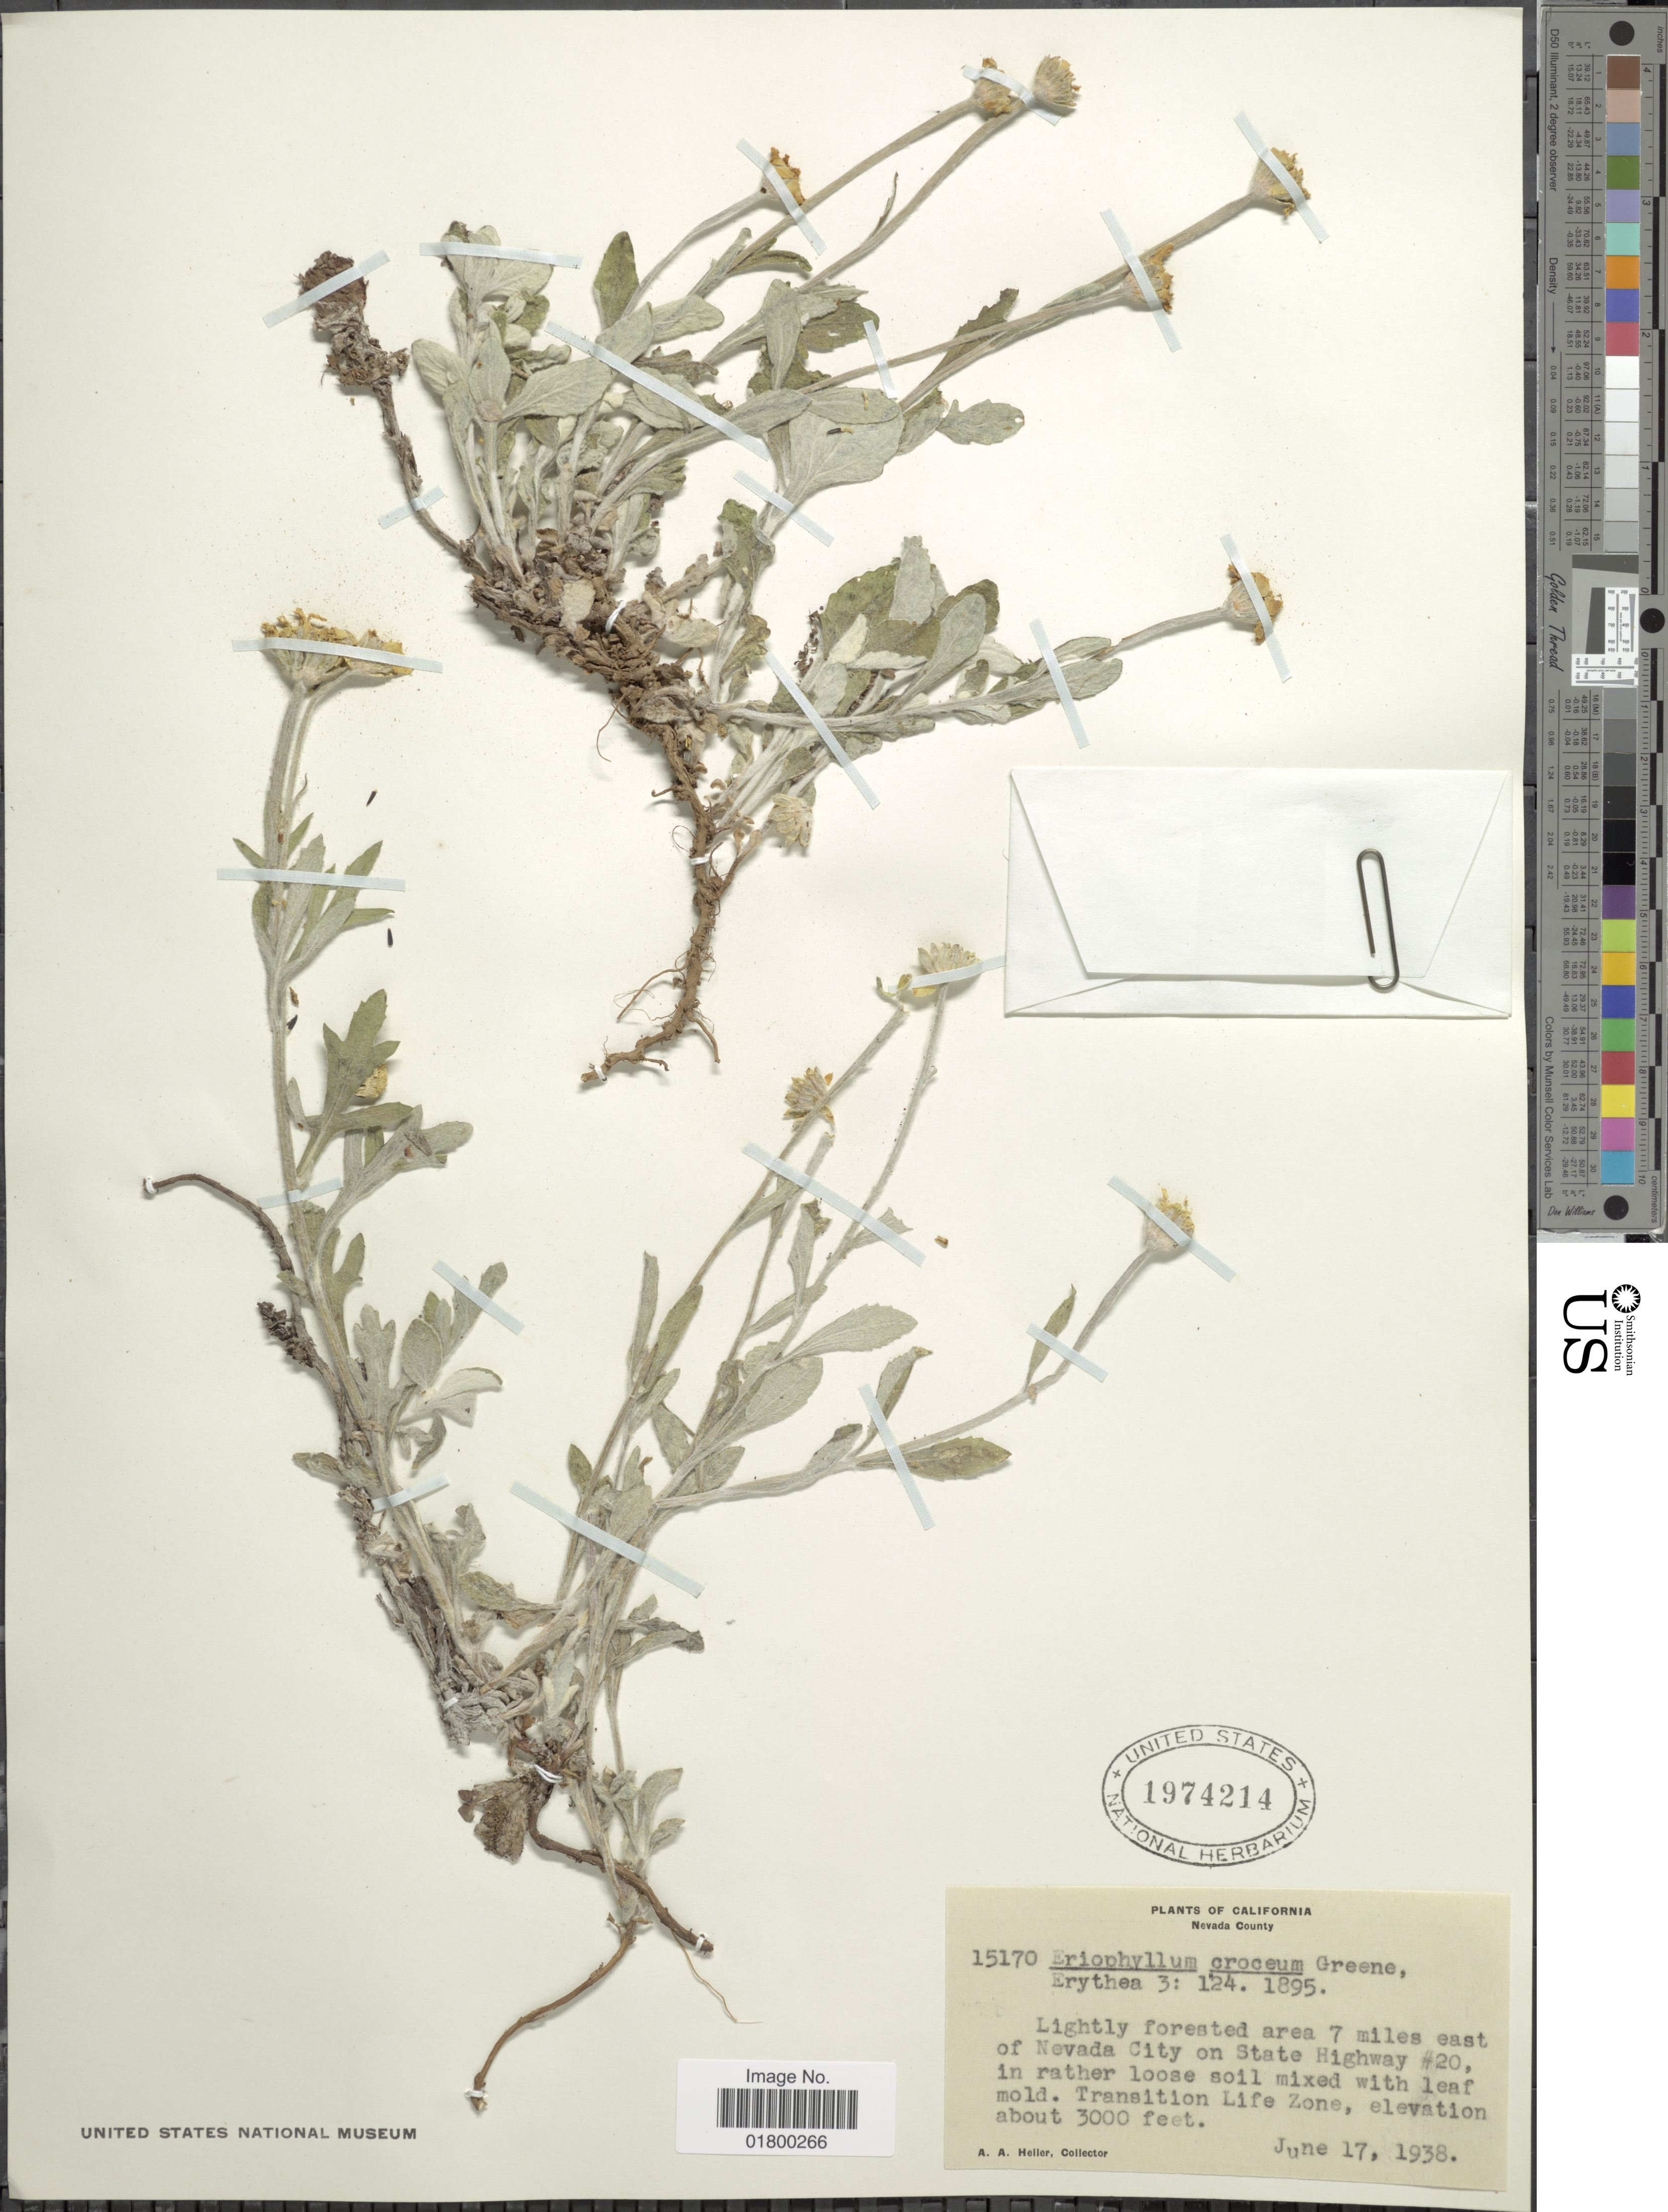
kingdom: Plantae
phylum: Tracheophyta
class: Magnoliopsida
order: Asterales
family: Asteraceae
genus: Eriophyllum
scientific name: Eriophyllum lanatum var. croceum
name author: (Greene) Jeps.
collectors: A. A. Heller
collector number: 15170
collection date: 1938-06-17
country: United States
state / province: California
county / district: Nevada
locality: Nevada County, Lightly forested area 7 miles east of Nevada City on State Highway #20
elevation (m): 914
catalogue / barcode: US 1974214